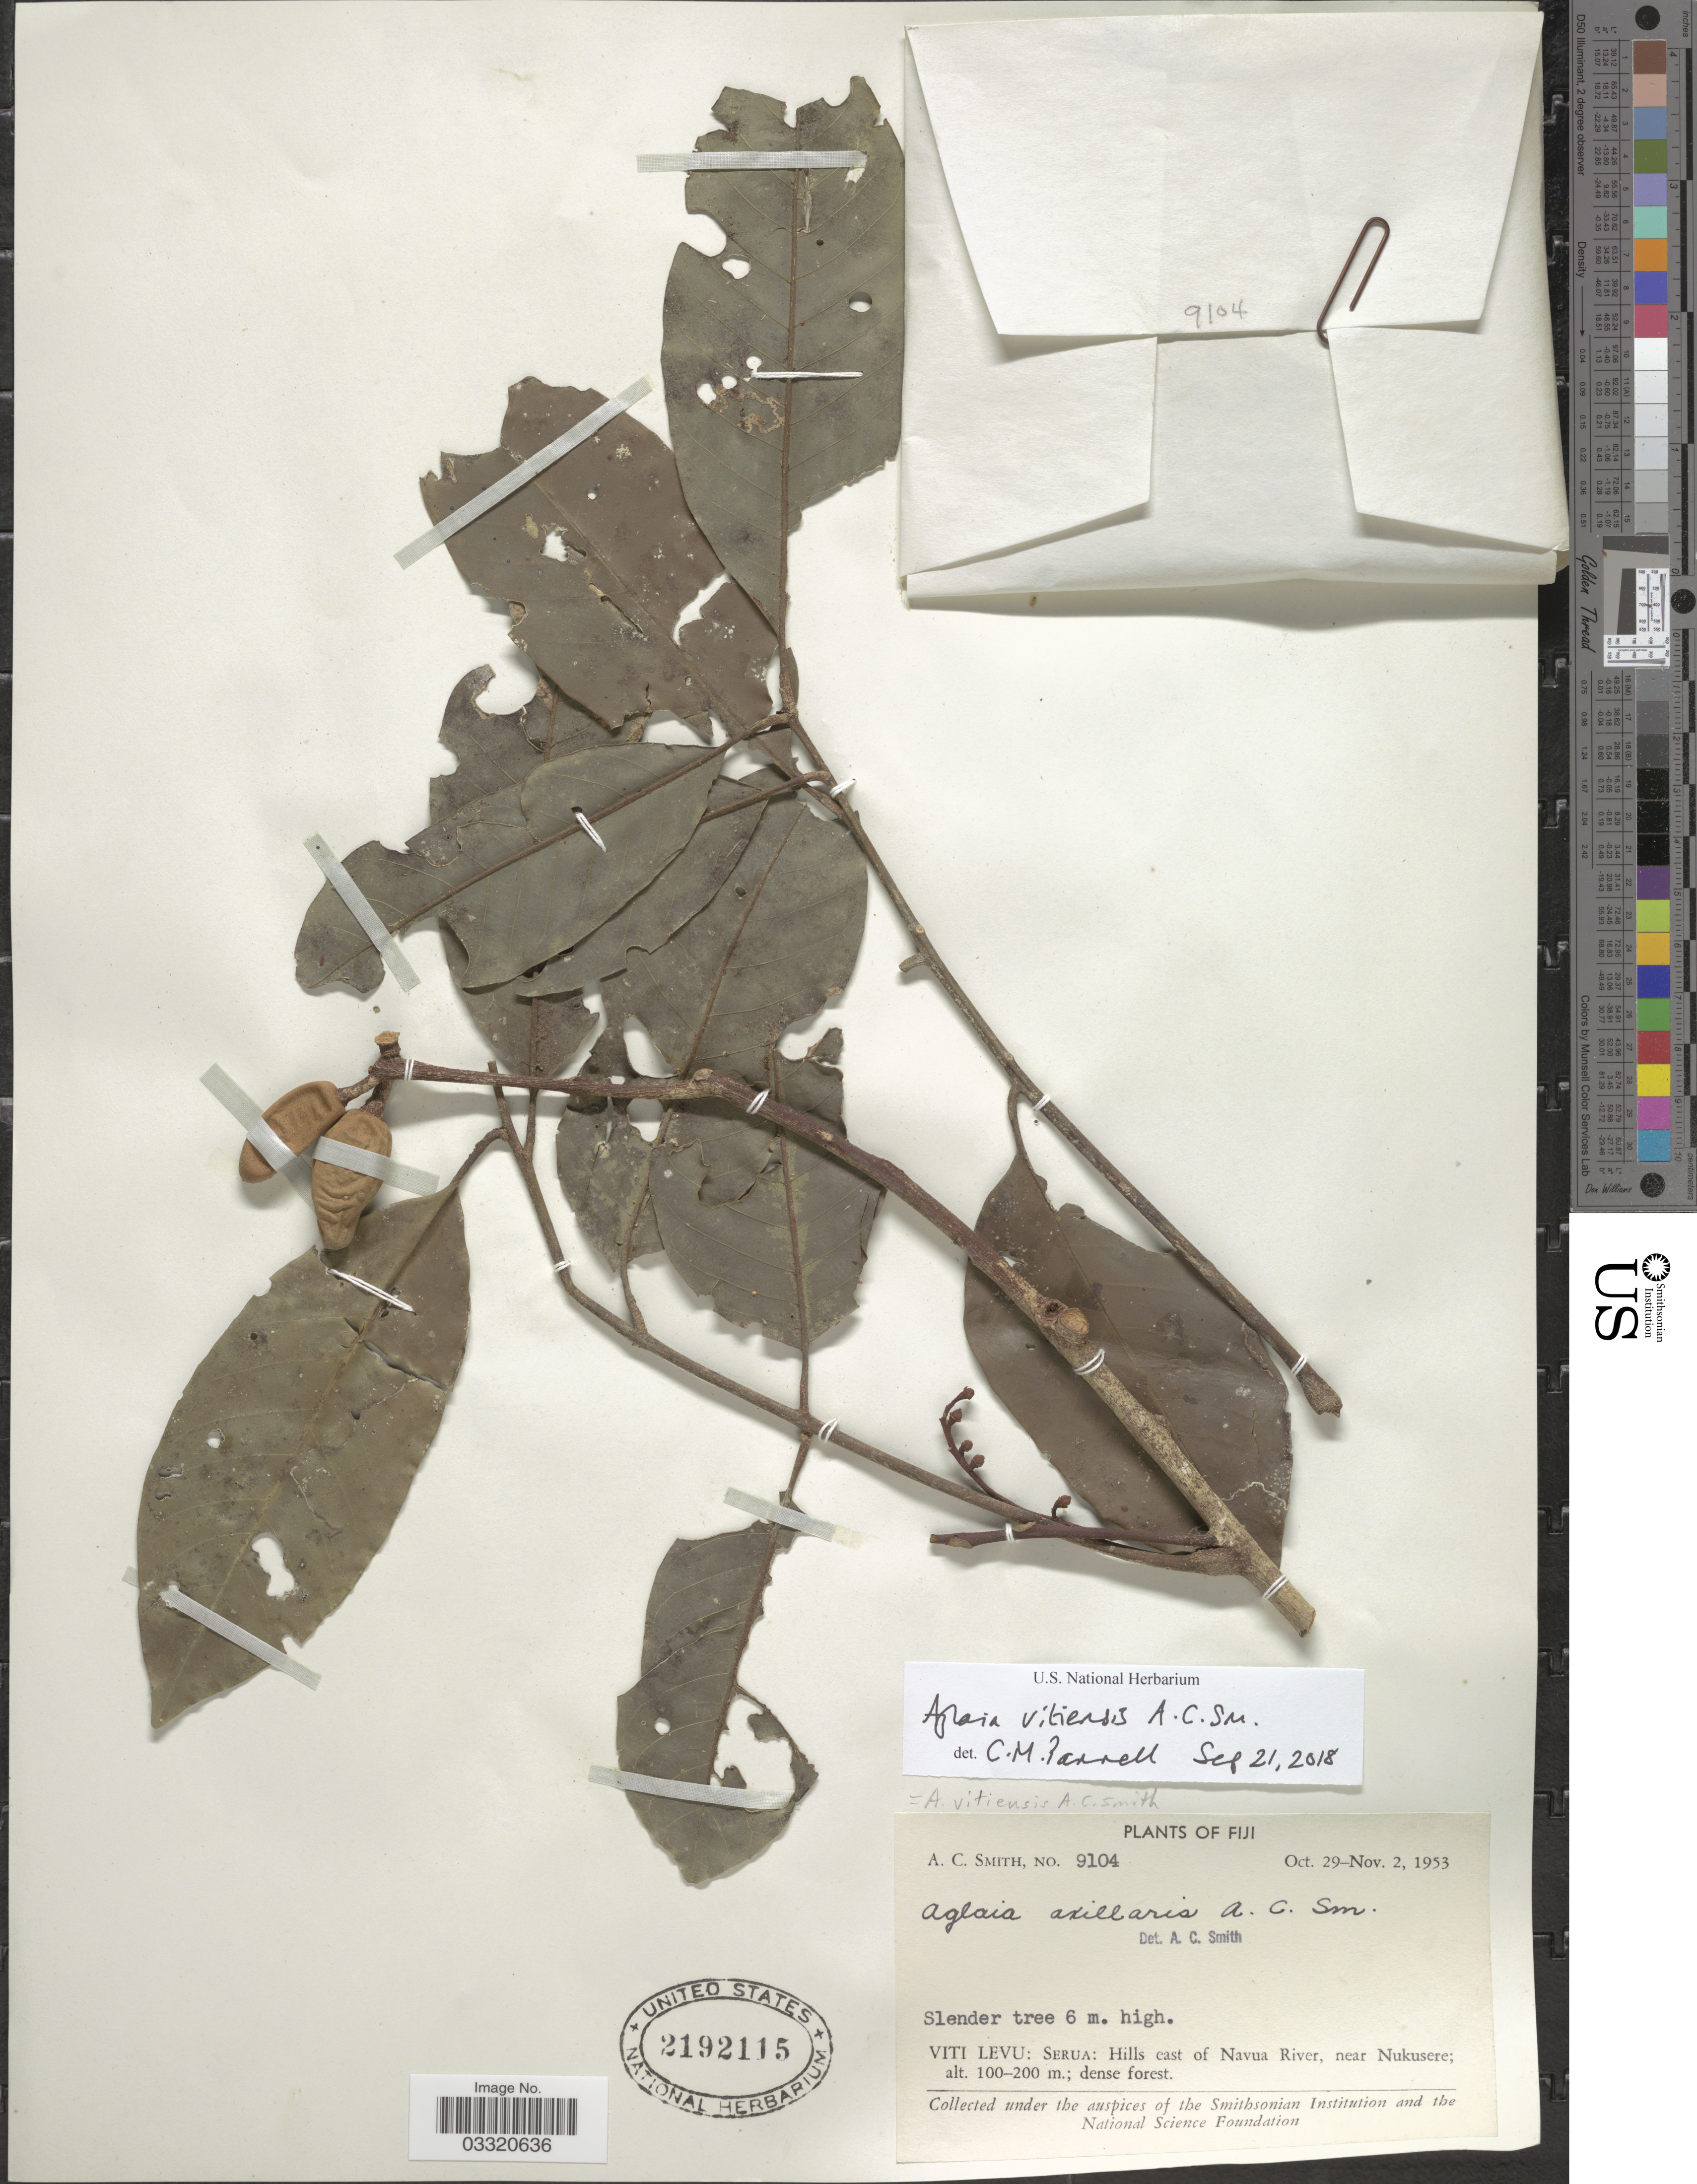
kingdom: Plantae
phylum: Tracheophyta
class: Magnoliopsida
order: Sapindales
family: Meliaceae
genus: Aglaia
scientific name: Aglaia vitiensis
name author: A.C. Sm.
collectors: A. C. Smith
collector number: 9104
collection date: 1953-10-29/1953-11-02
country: Fiji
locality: Viti Levu: Serua: Hills east of Navua River, near Nukusere.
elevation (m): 100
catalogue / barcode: US 2192115